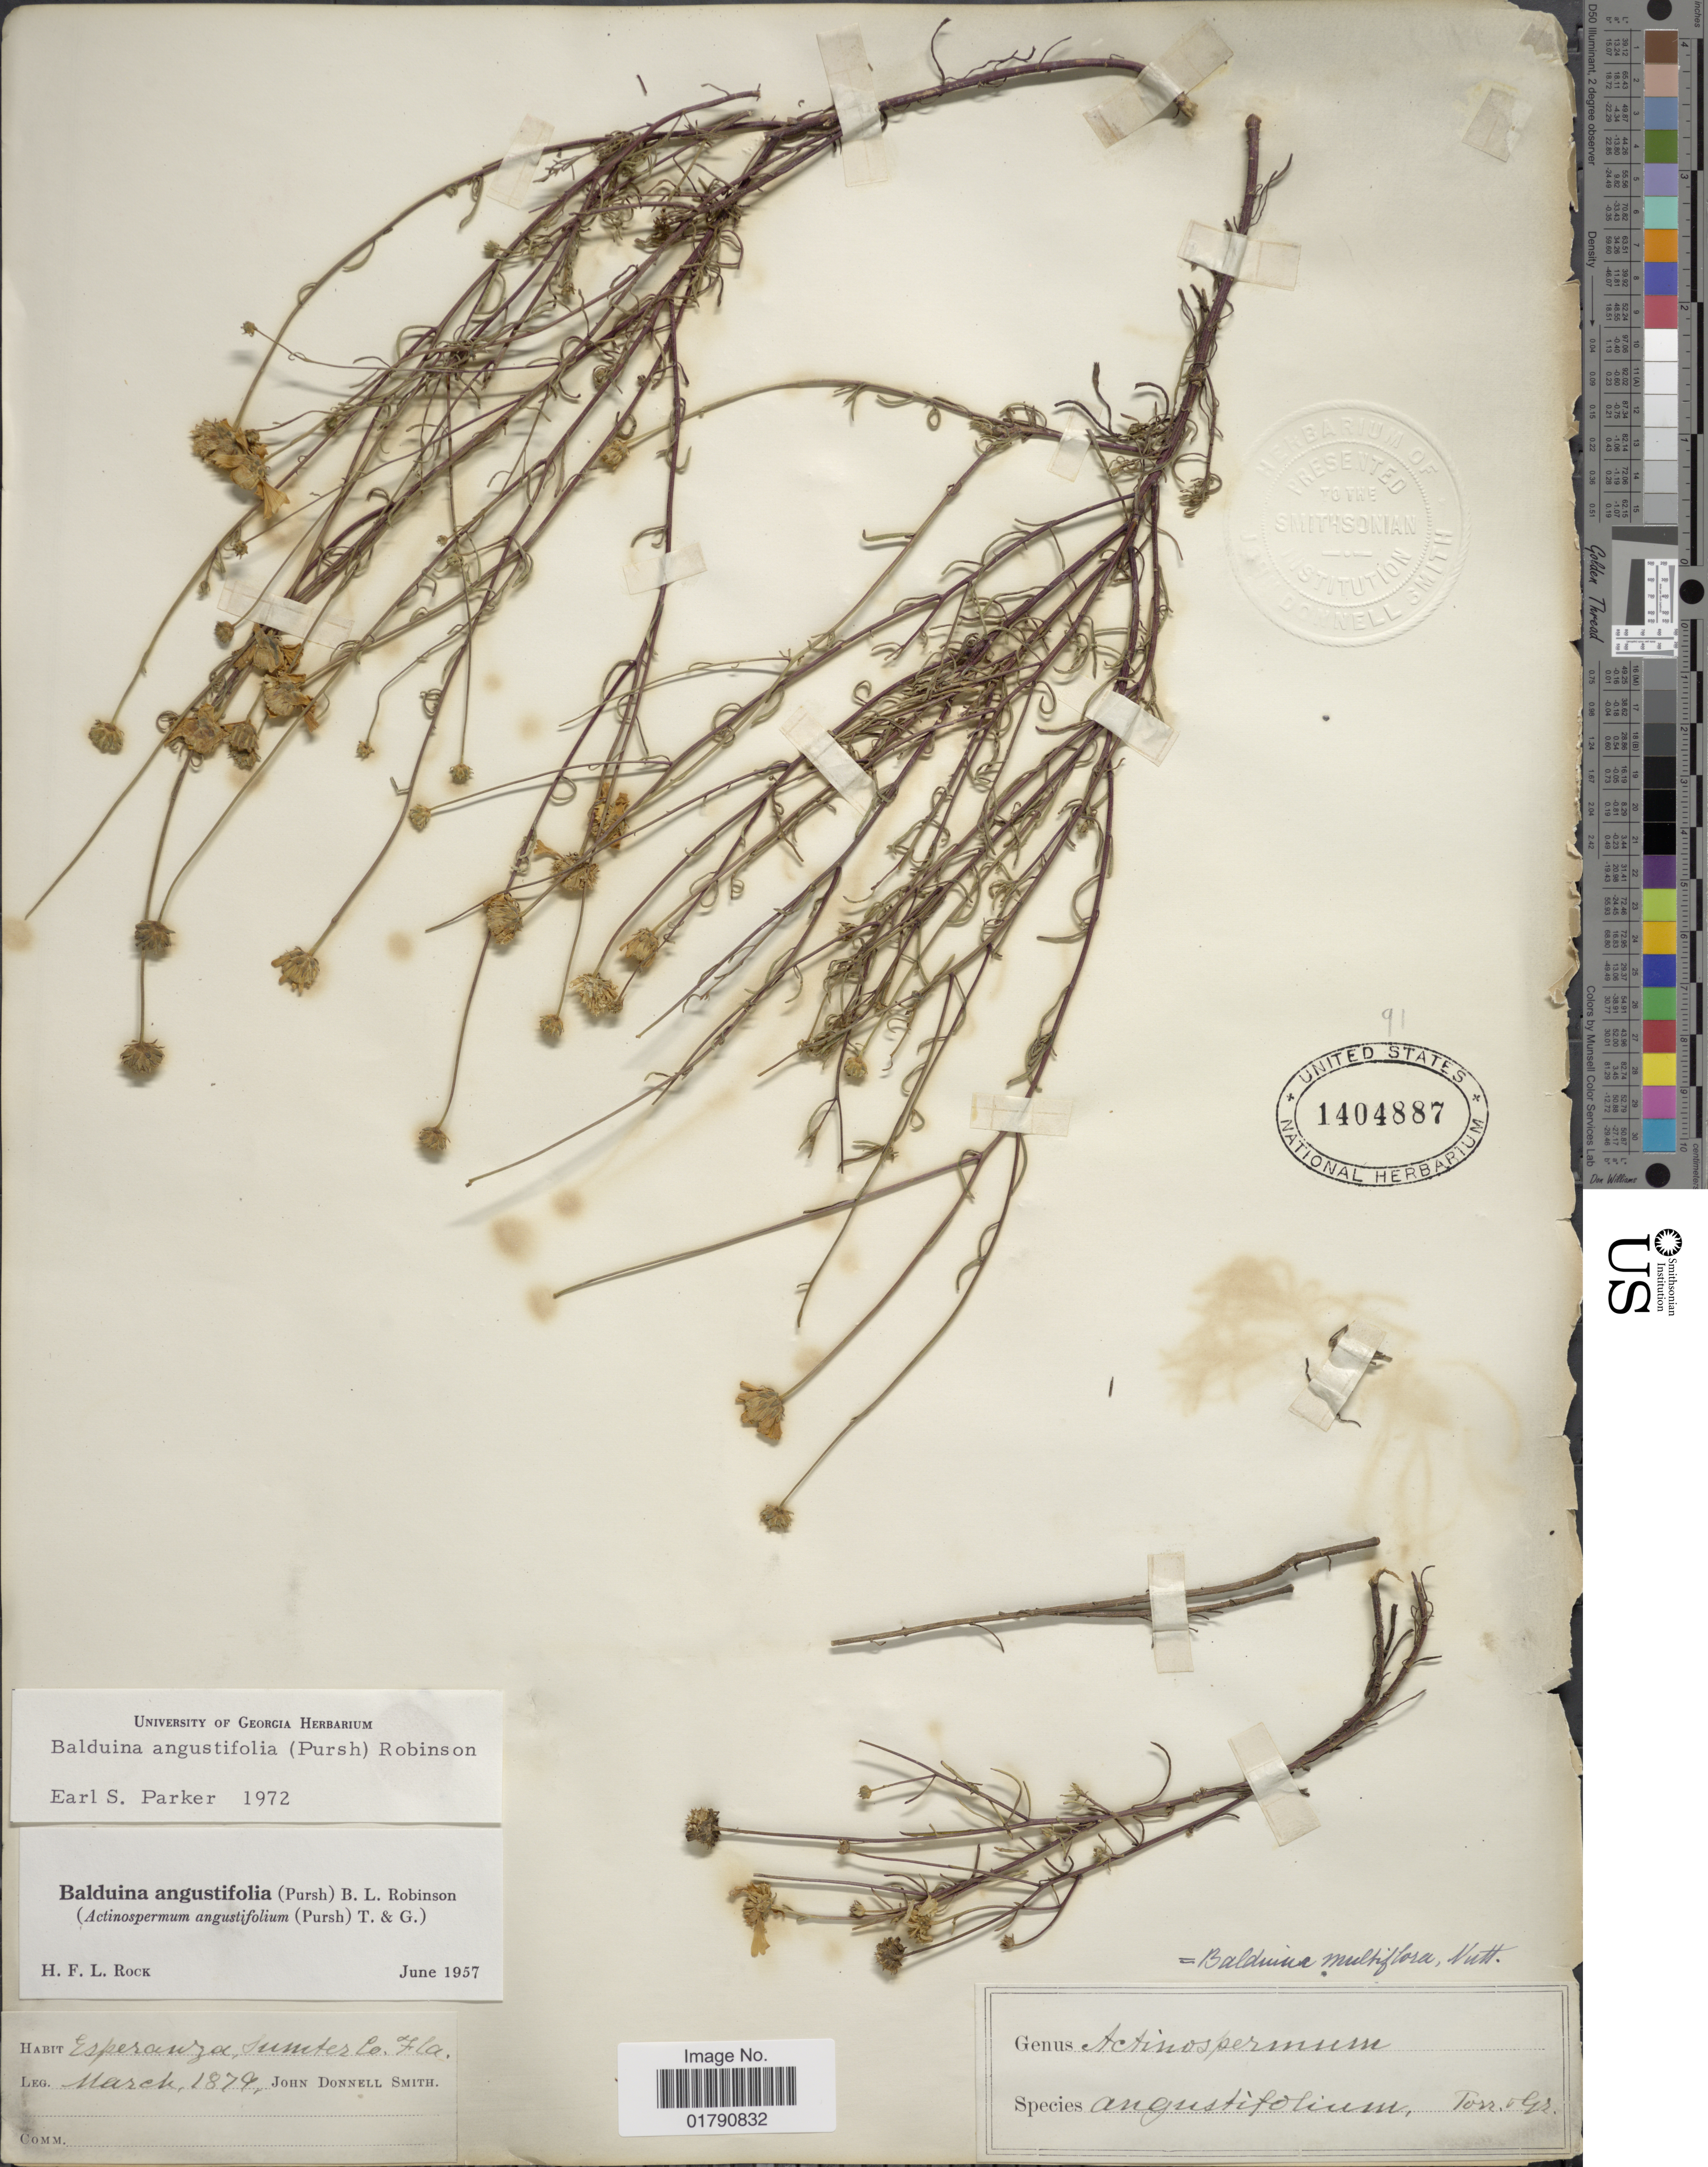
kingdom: Plantae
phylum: Tracheophyta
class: Magnoliopsida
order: Asterales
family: Asteraceae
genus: Balduina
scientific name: Balduina angustifolia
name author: (Pursh) B.L. Rob.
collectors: J. Donnell Smith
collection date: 1879-03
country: United States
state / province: Florida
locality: Esperanza, Sumter Co.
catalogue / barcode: US 1404887